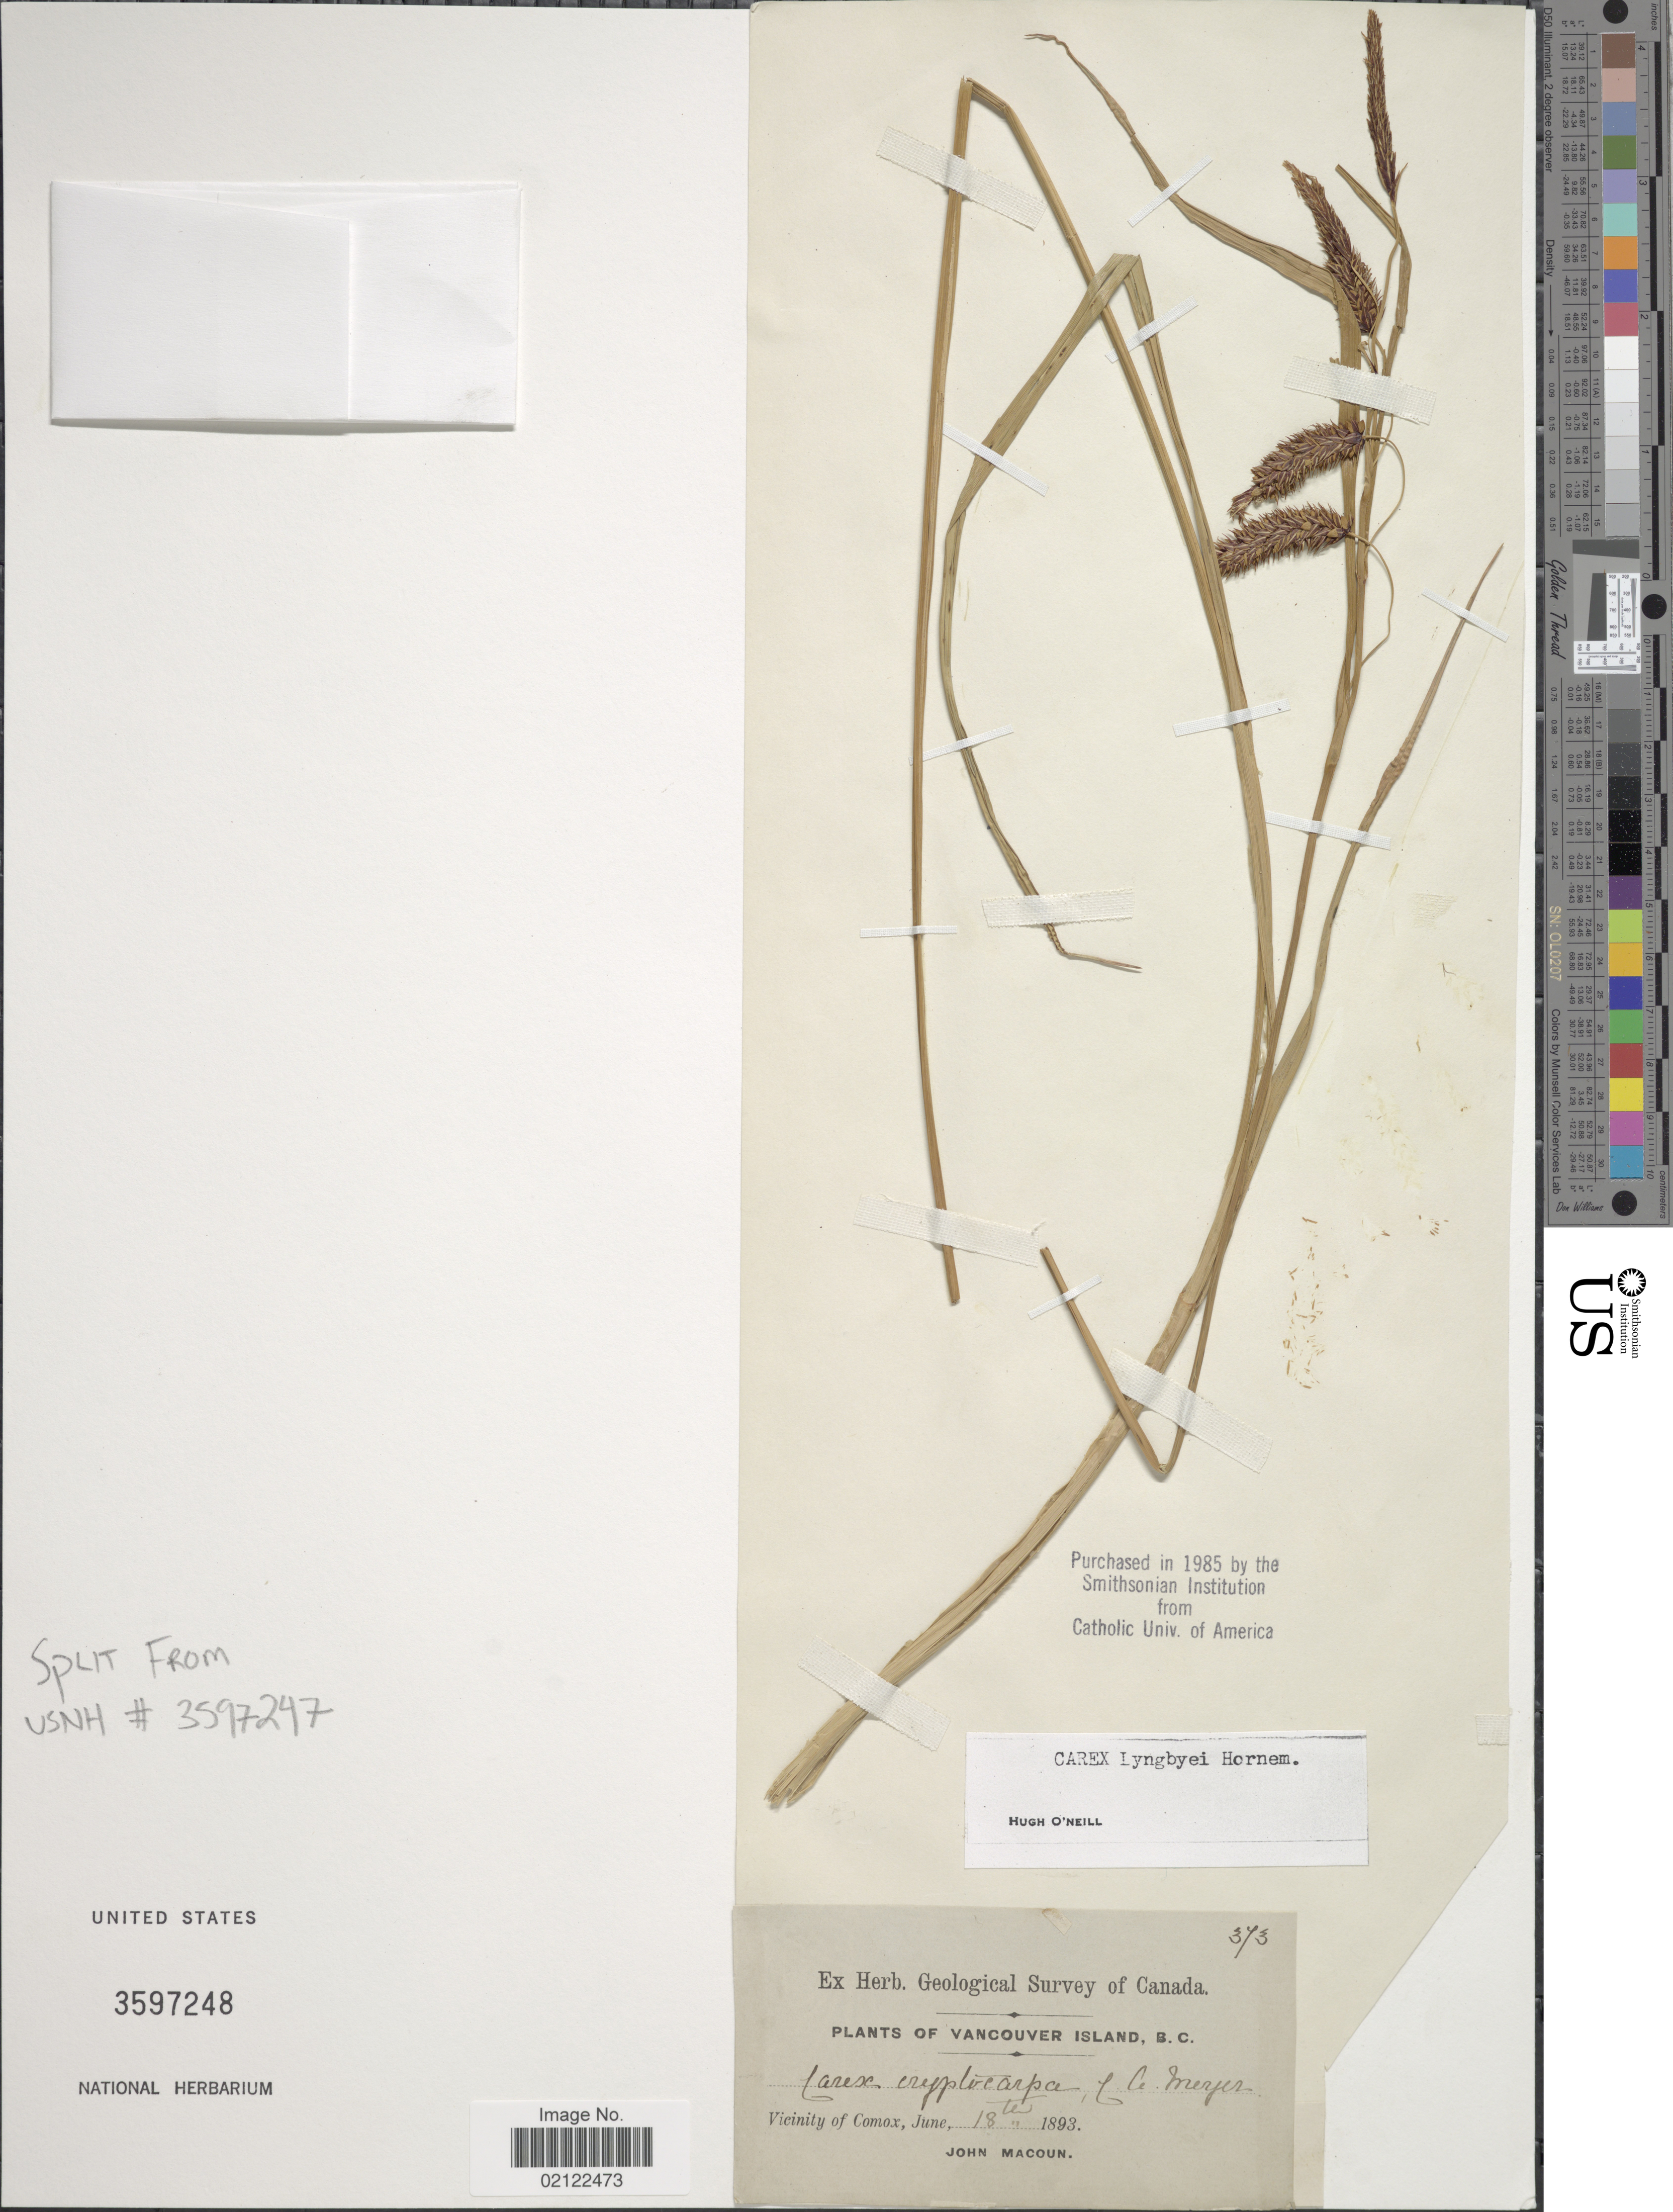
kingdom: Plantae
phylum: Tracheophyta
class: Liliopsida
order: Poales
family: Cyperaceae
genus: Carex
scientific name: Carex lyngbyei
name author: Hornem.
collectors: J. Macoun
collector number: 373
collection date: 1893-06-18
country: Canada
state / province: British Columbia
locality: Vancouver Island, B.C. Vicinity of Comox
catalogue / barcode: US 3597248